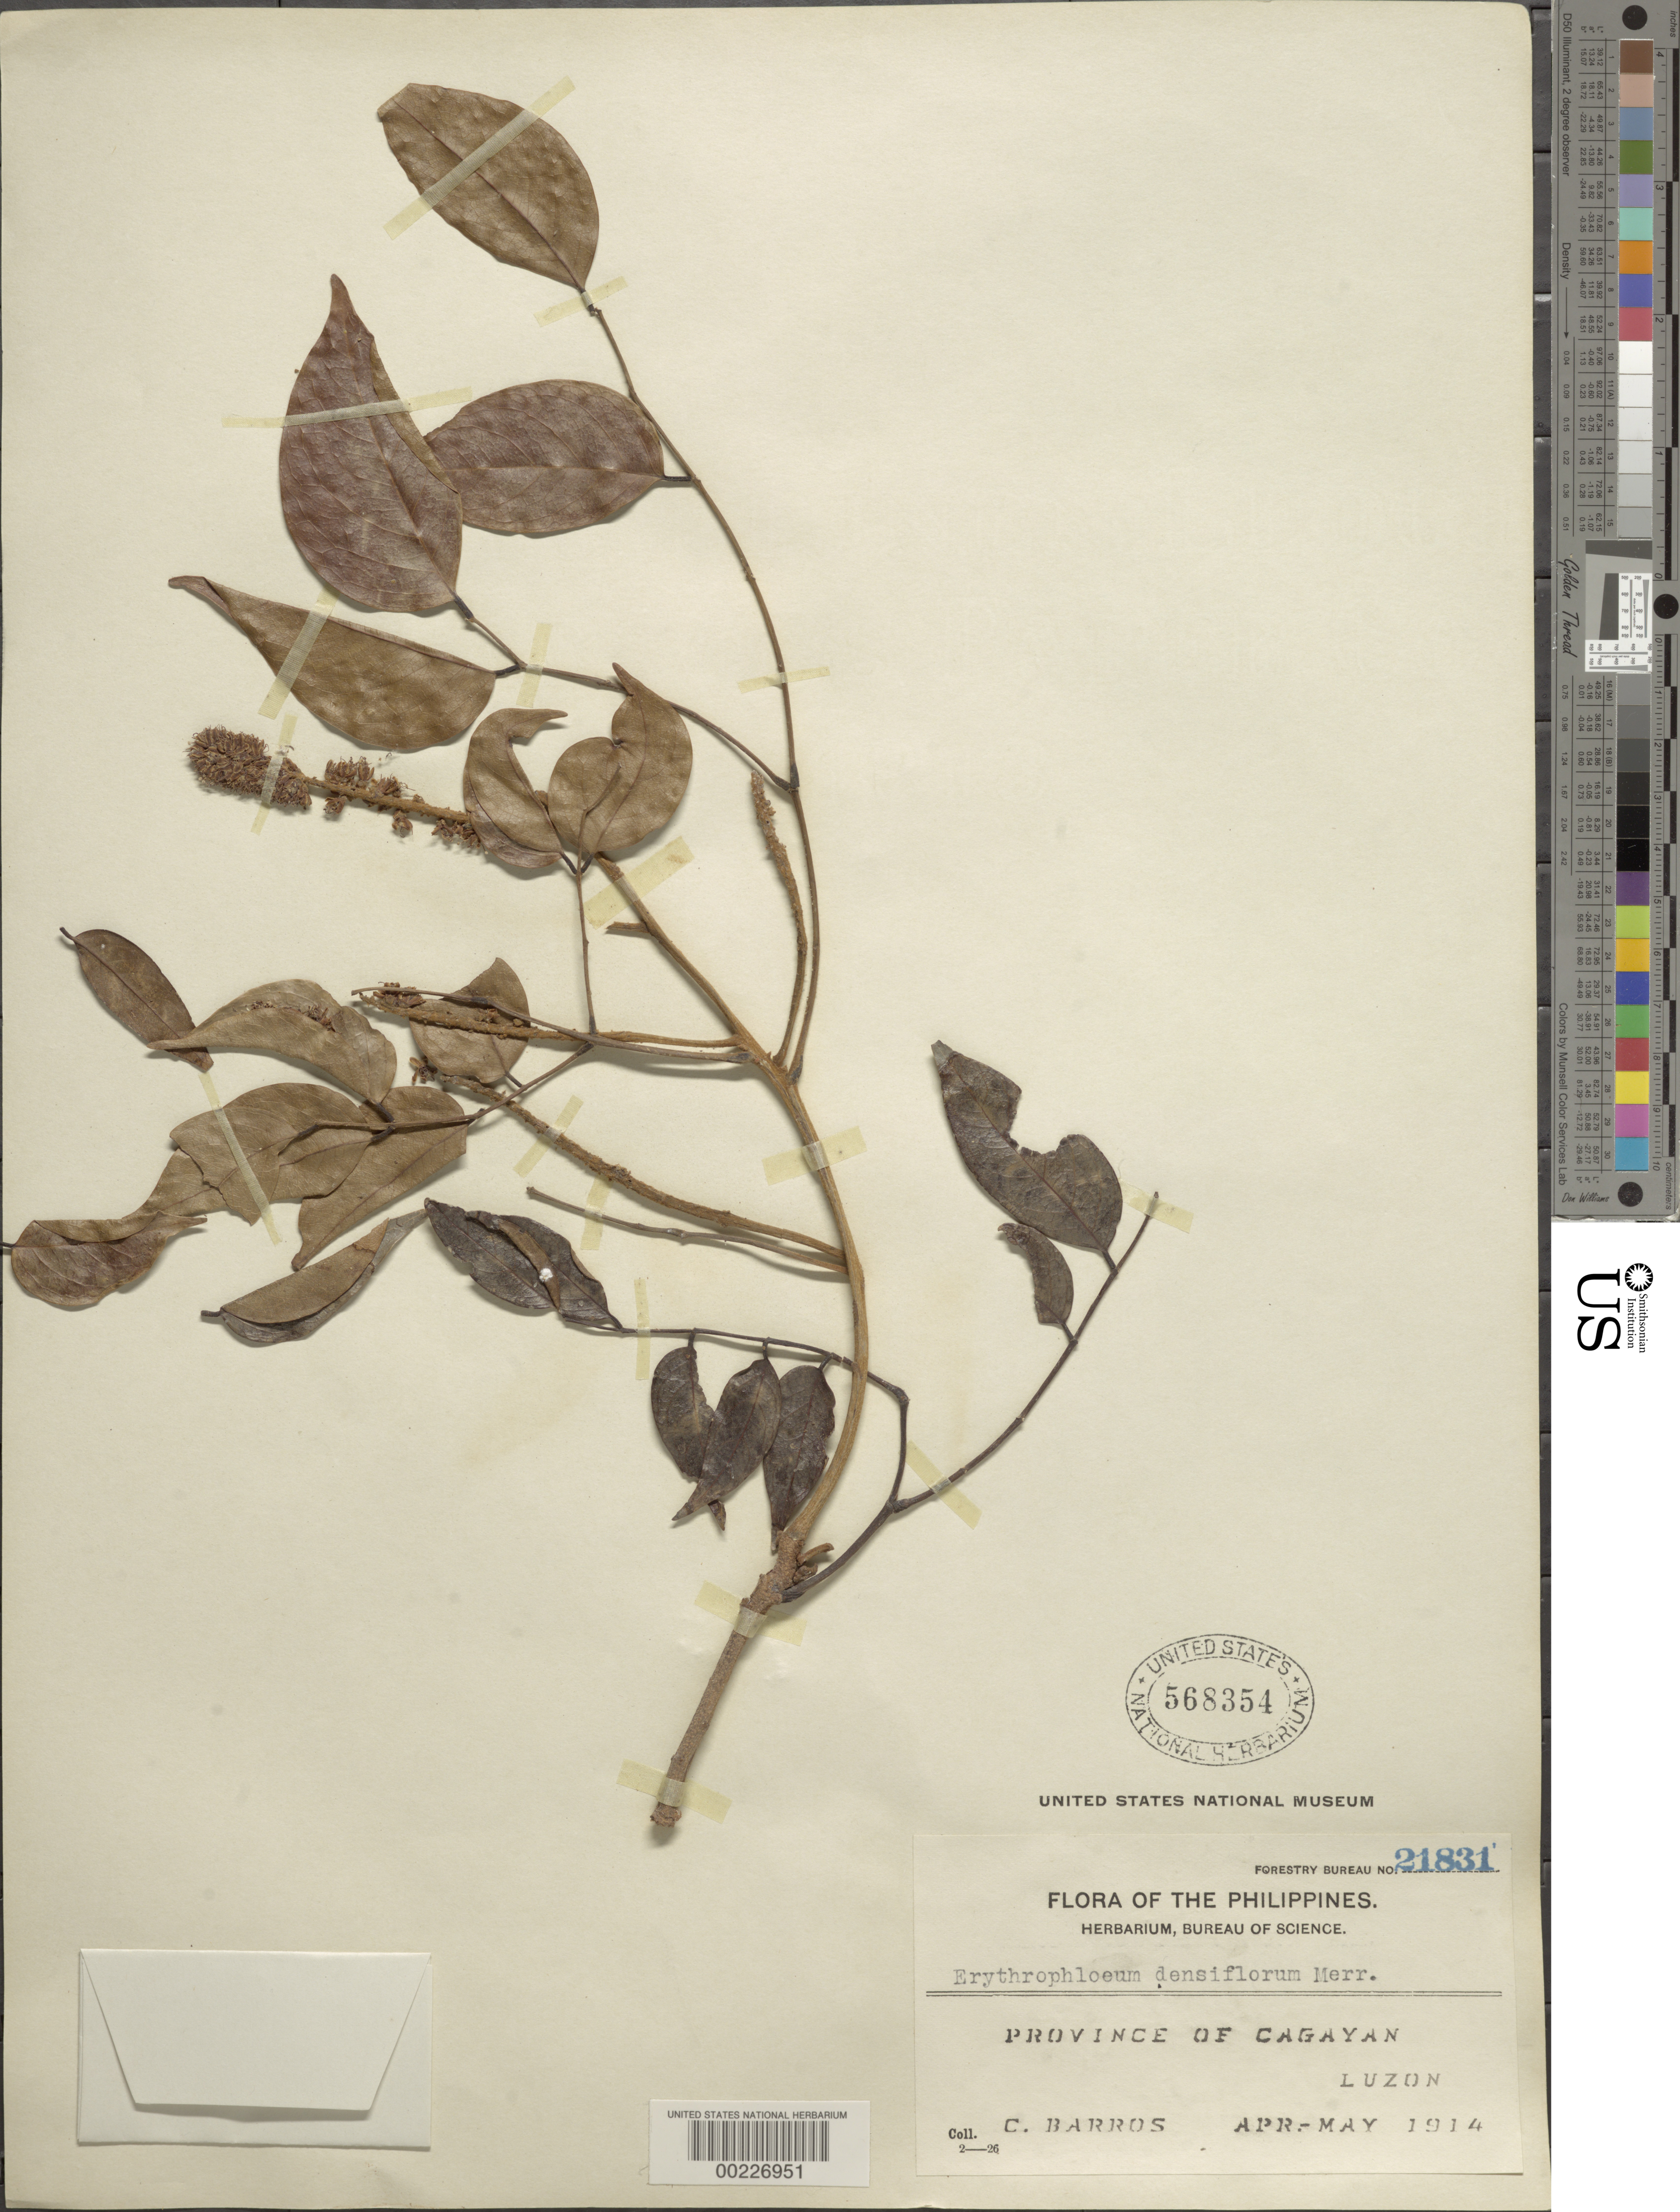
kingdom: Plantae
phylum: Tracheophyta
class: Magnoliopsida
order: Fabales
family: Fabaceae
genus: Erythrophleum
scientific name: Erythrophleum densiflorum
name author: (Elmer) Merr. & Rolfe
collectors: C. Barros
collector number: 21831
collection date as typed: Apr 1914 to -- May 1914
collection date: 1914-04/1914-05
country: Philippines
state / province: Cagayan Valley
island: Luzon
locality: Cagayan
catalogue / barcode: US 568354